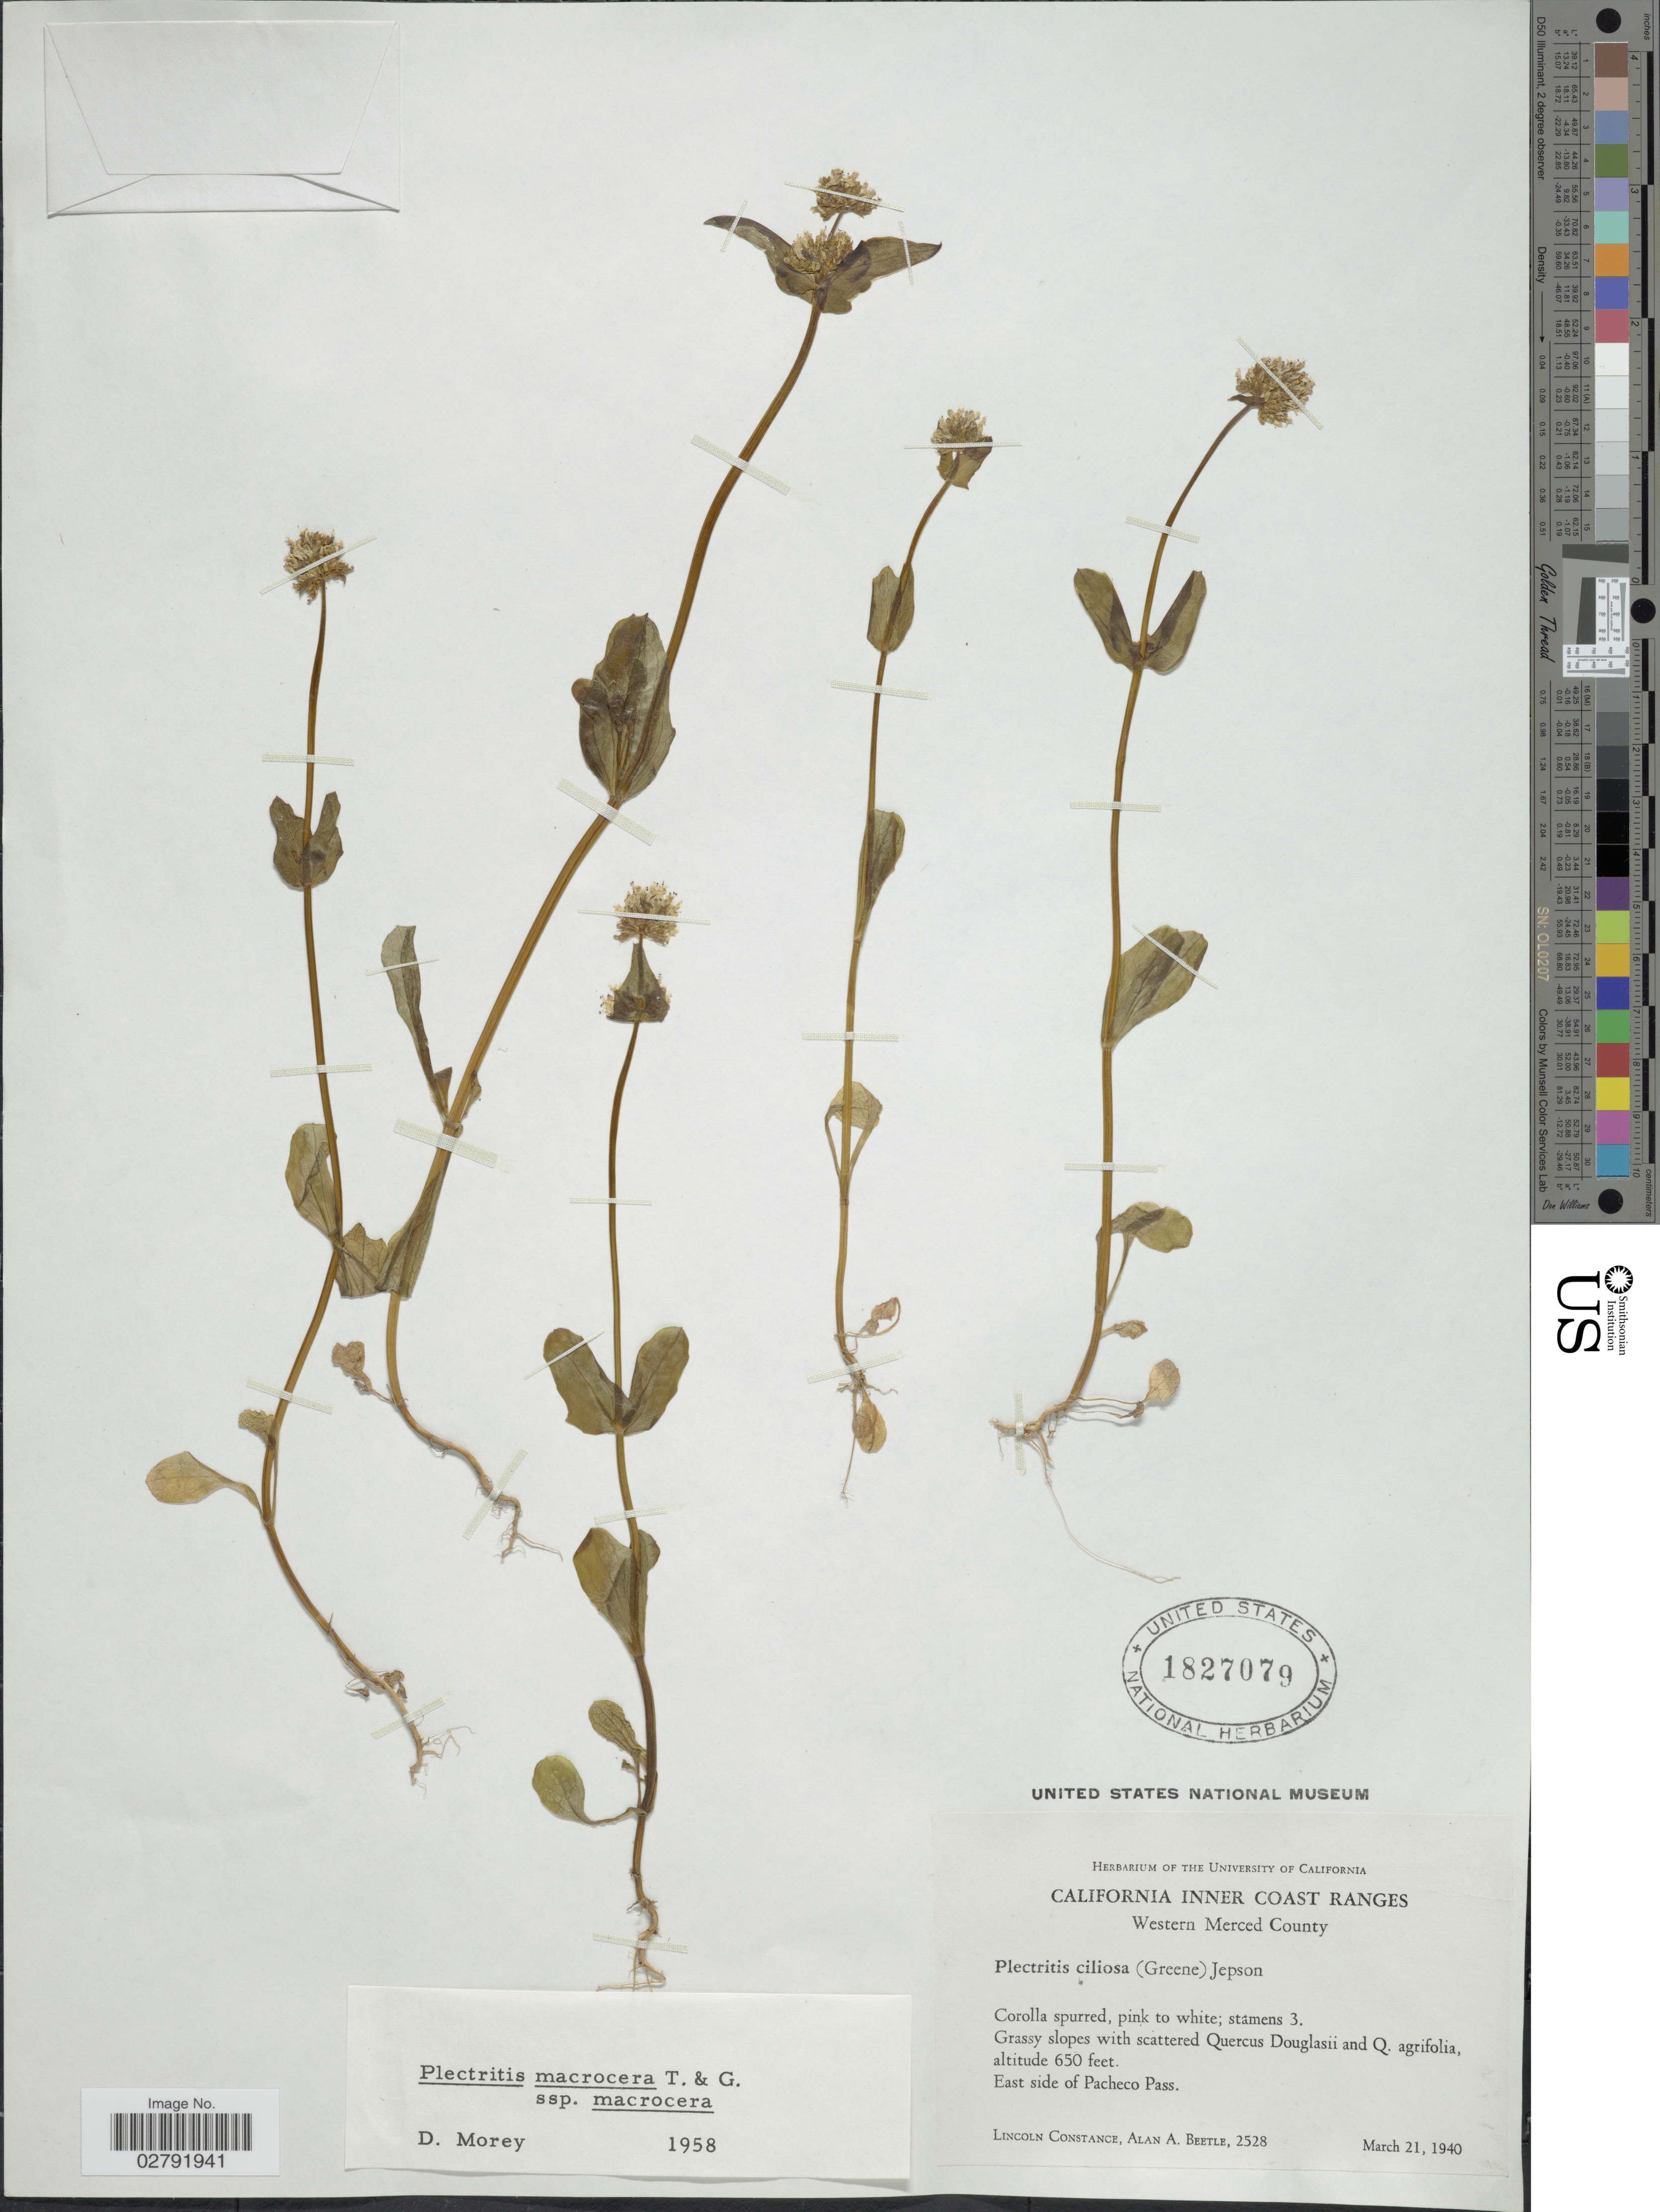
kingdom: Plantae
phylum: Tracheophyta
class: Magnoliopsida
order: Dipsacales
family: Caprifoliaceae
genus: Plectritis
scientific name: Plectritis macrocera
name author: Torr. & A. Gray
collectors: L. Constance & A. A. Beetle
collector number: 2528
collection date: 1940-03-21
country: United States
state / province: California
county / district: Merced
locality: California Inner Coast Ranges. Western Merced County. East side of Pacheco Pass.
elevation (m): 198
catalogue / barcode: US 1827079